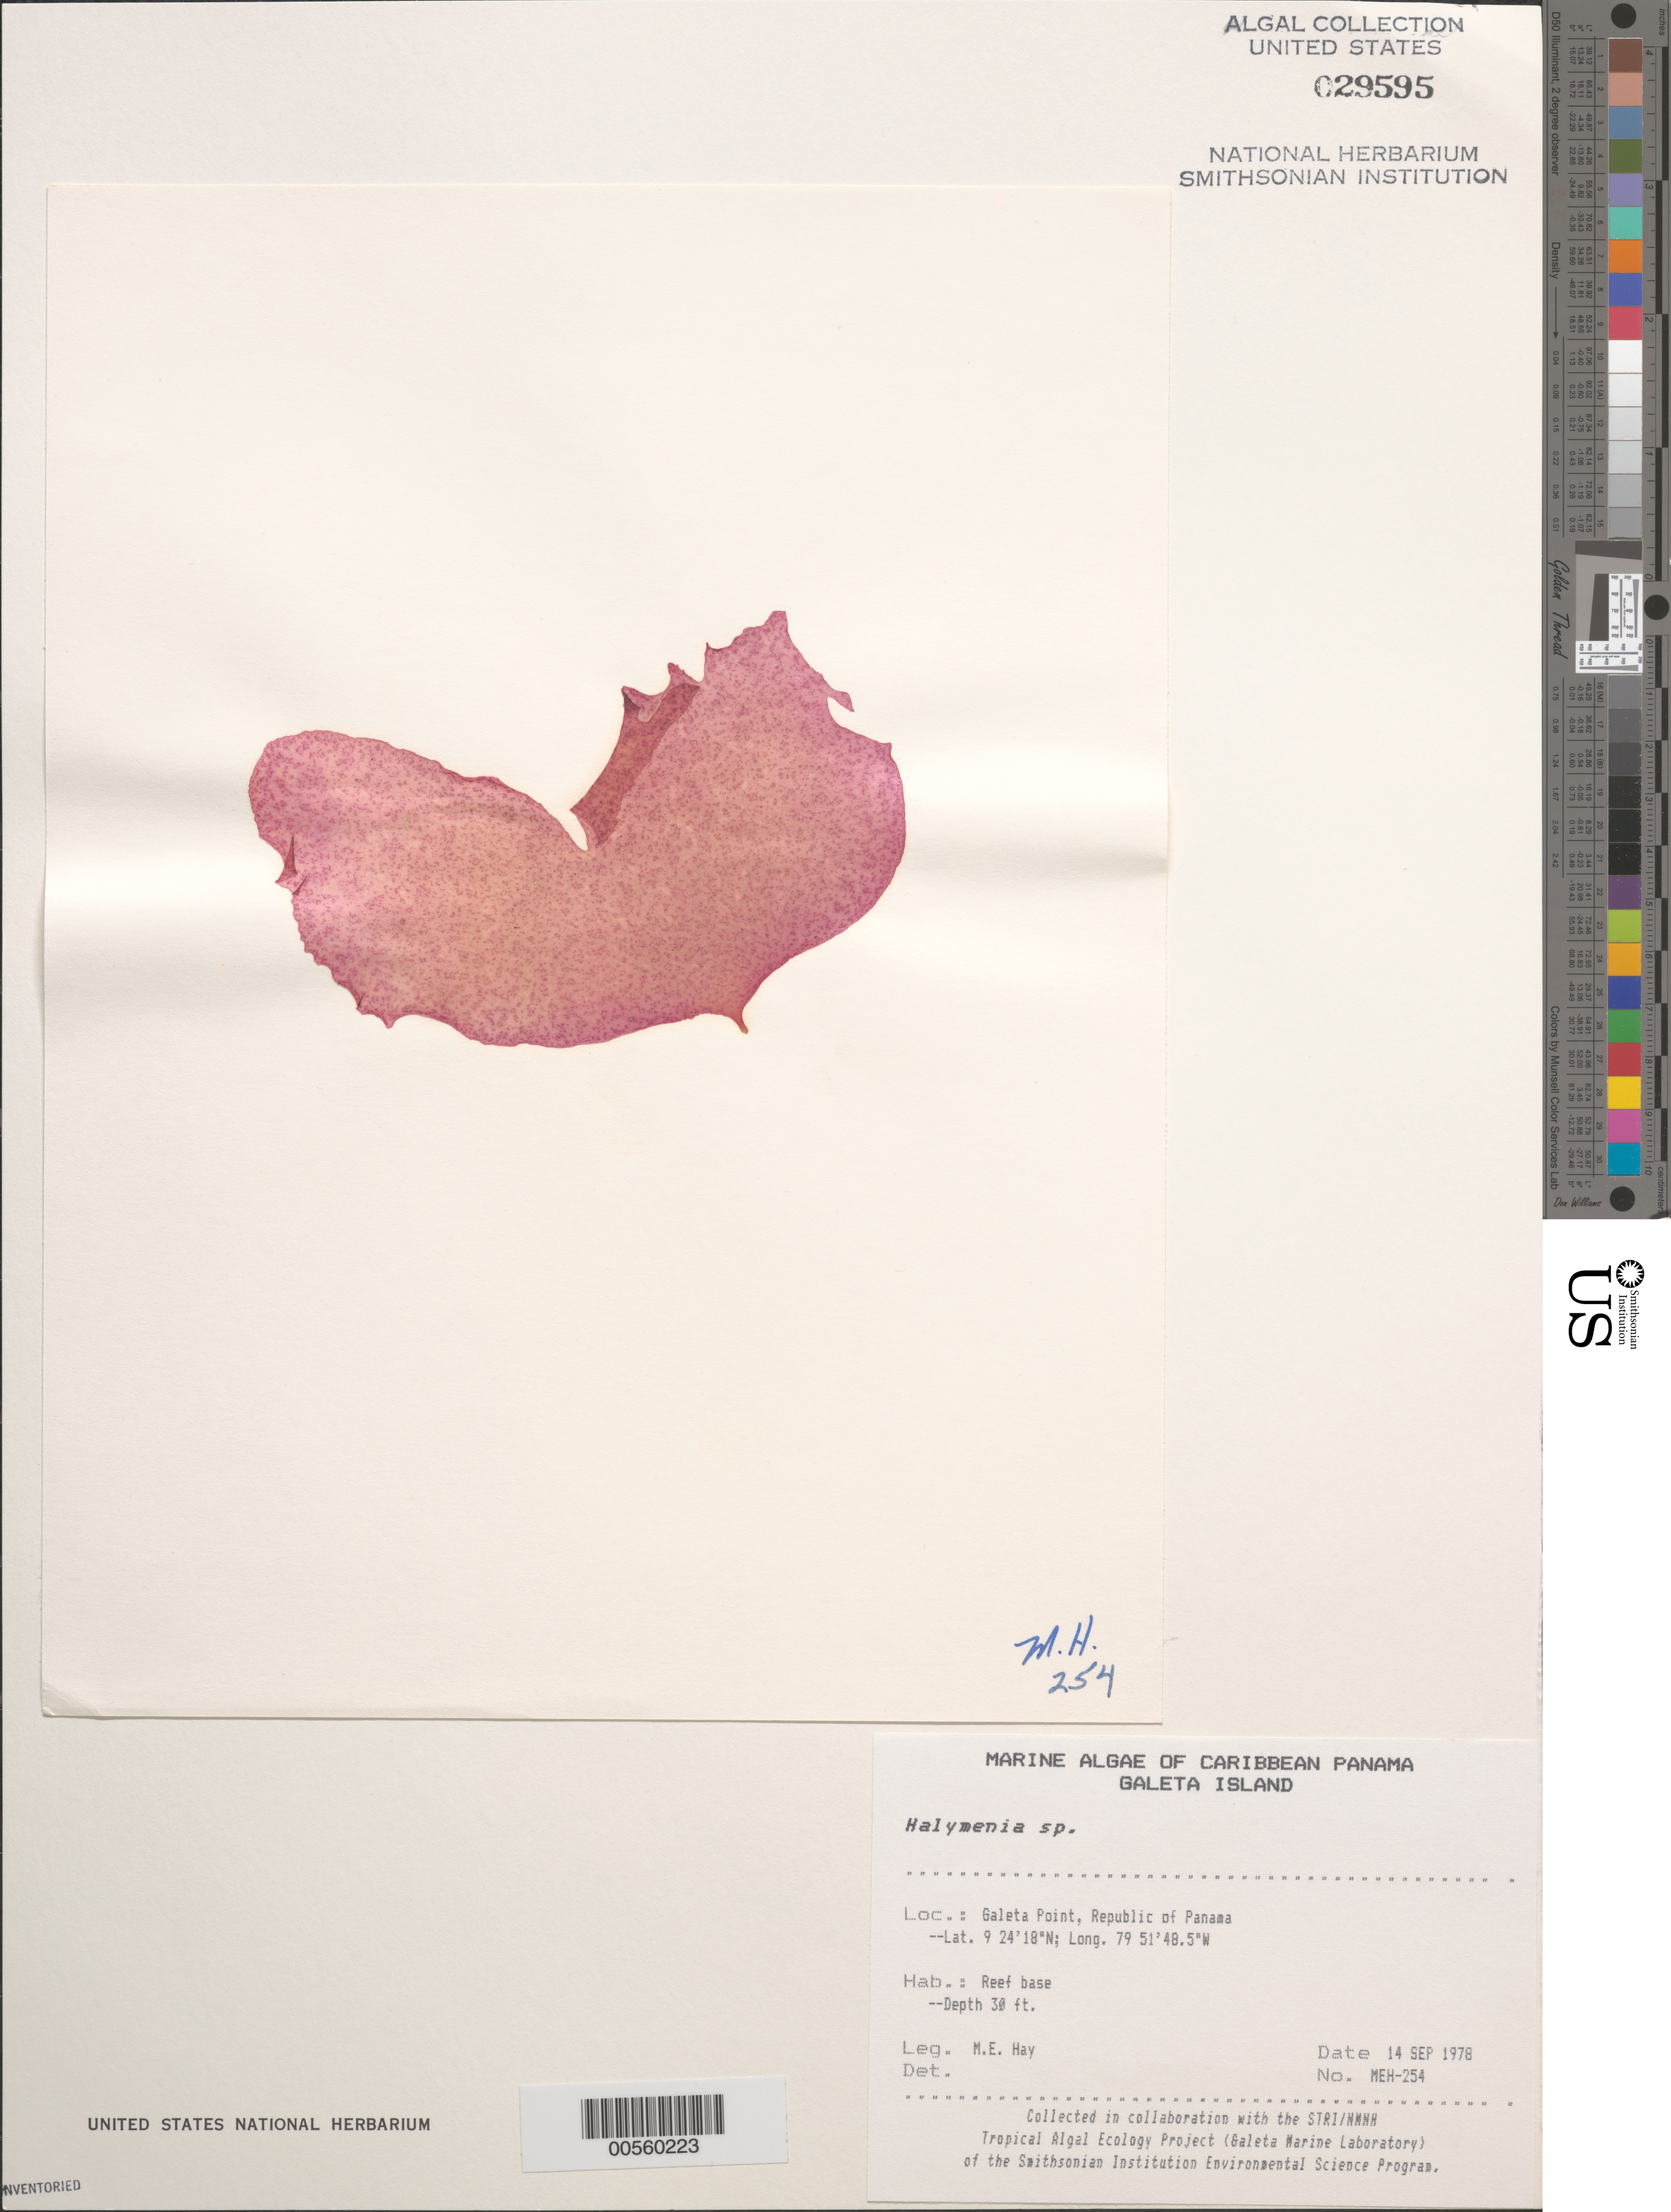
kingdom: Plantae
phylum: Rhodophyta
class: Florideophyceae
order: Halymeniales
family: Halymeniaceae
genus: Halymenia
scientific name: Halymenia sp.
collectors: M. E. Hay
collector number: MEH-254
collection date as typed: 14 Sep 1978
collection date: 1978-09-14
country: Panama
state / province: Colón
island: Galeta Island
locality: Galeta Point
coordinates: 9 24' 18" N, 79 51' 48.5" W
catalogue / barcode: US 29595